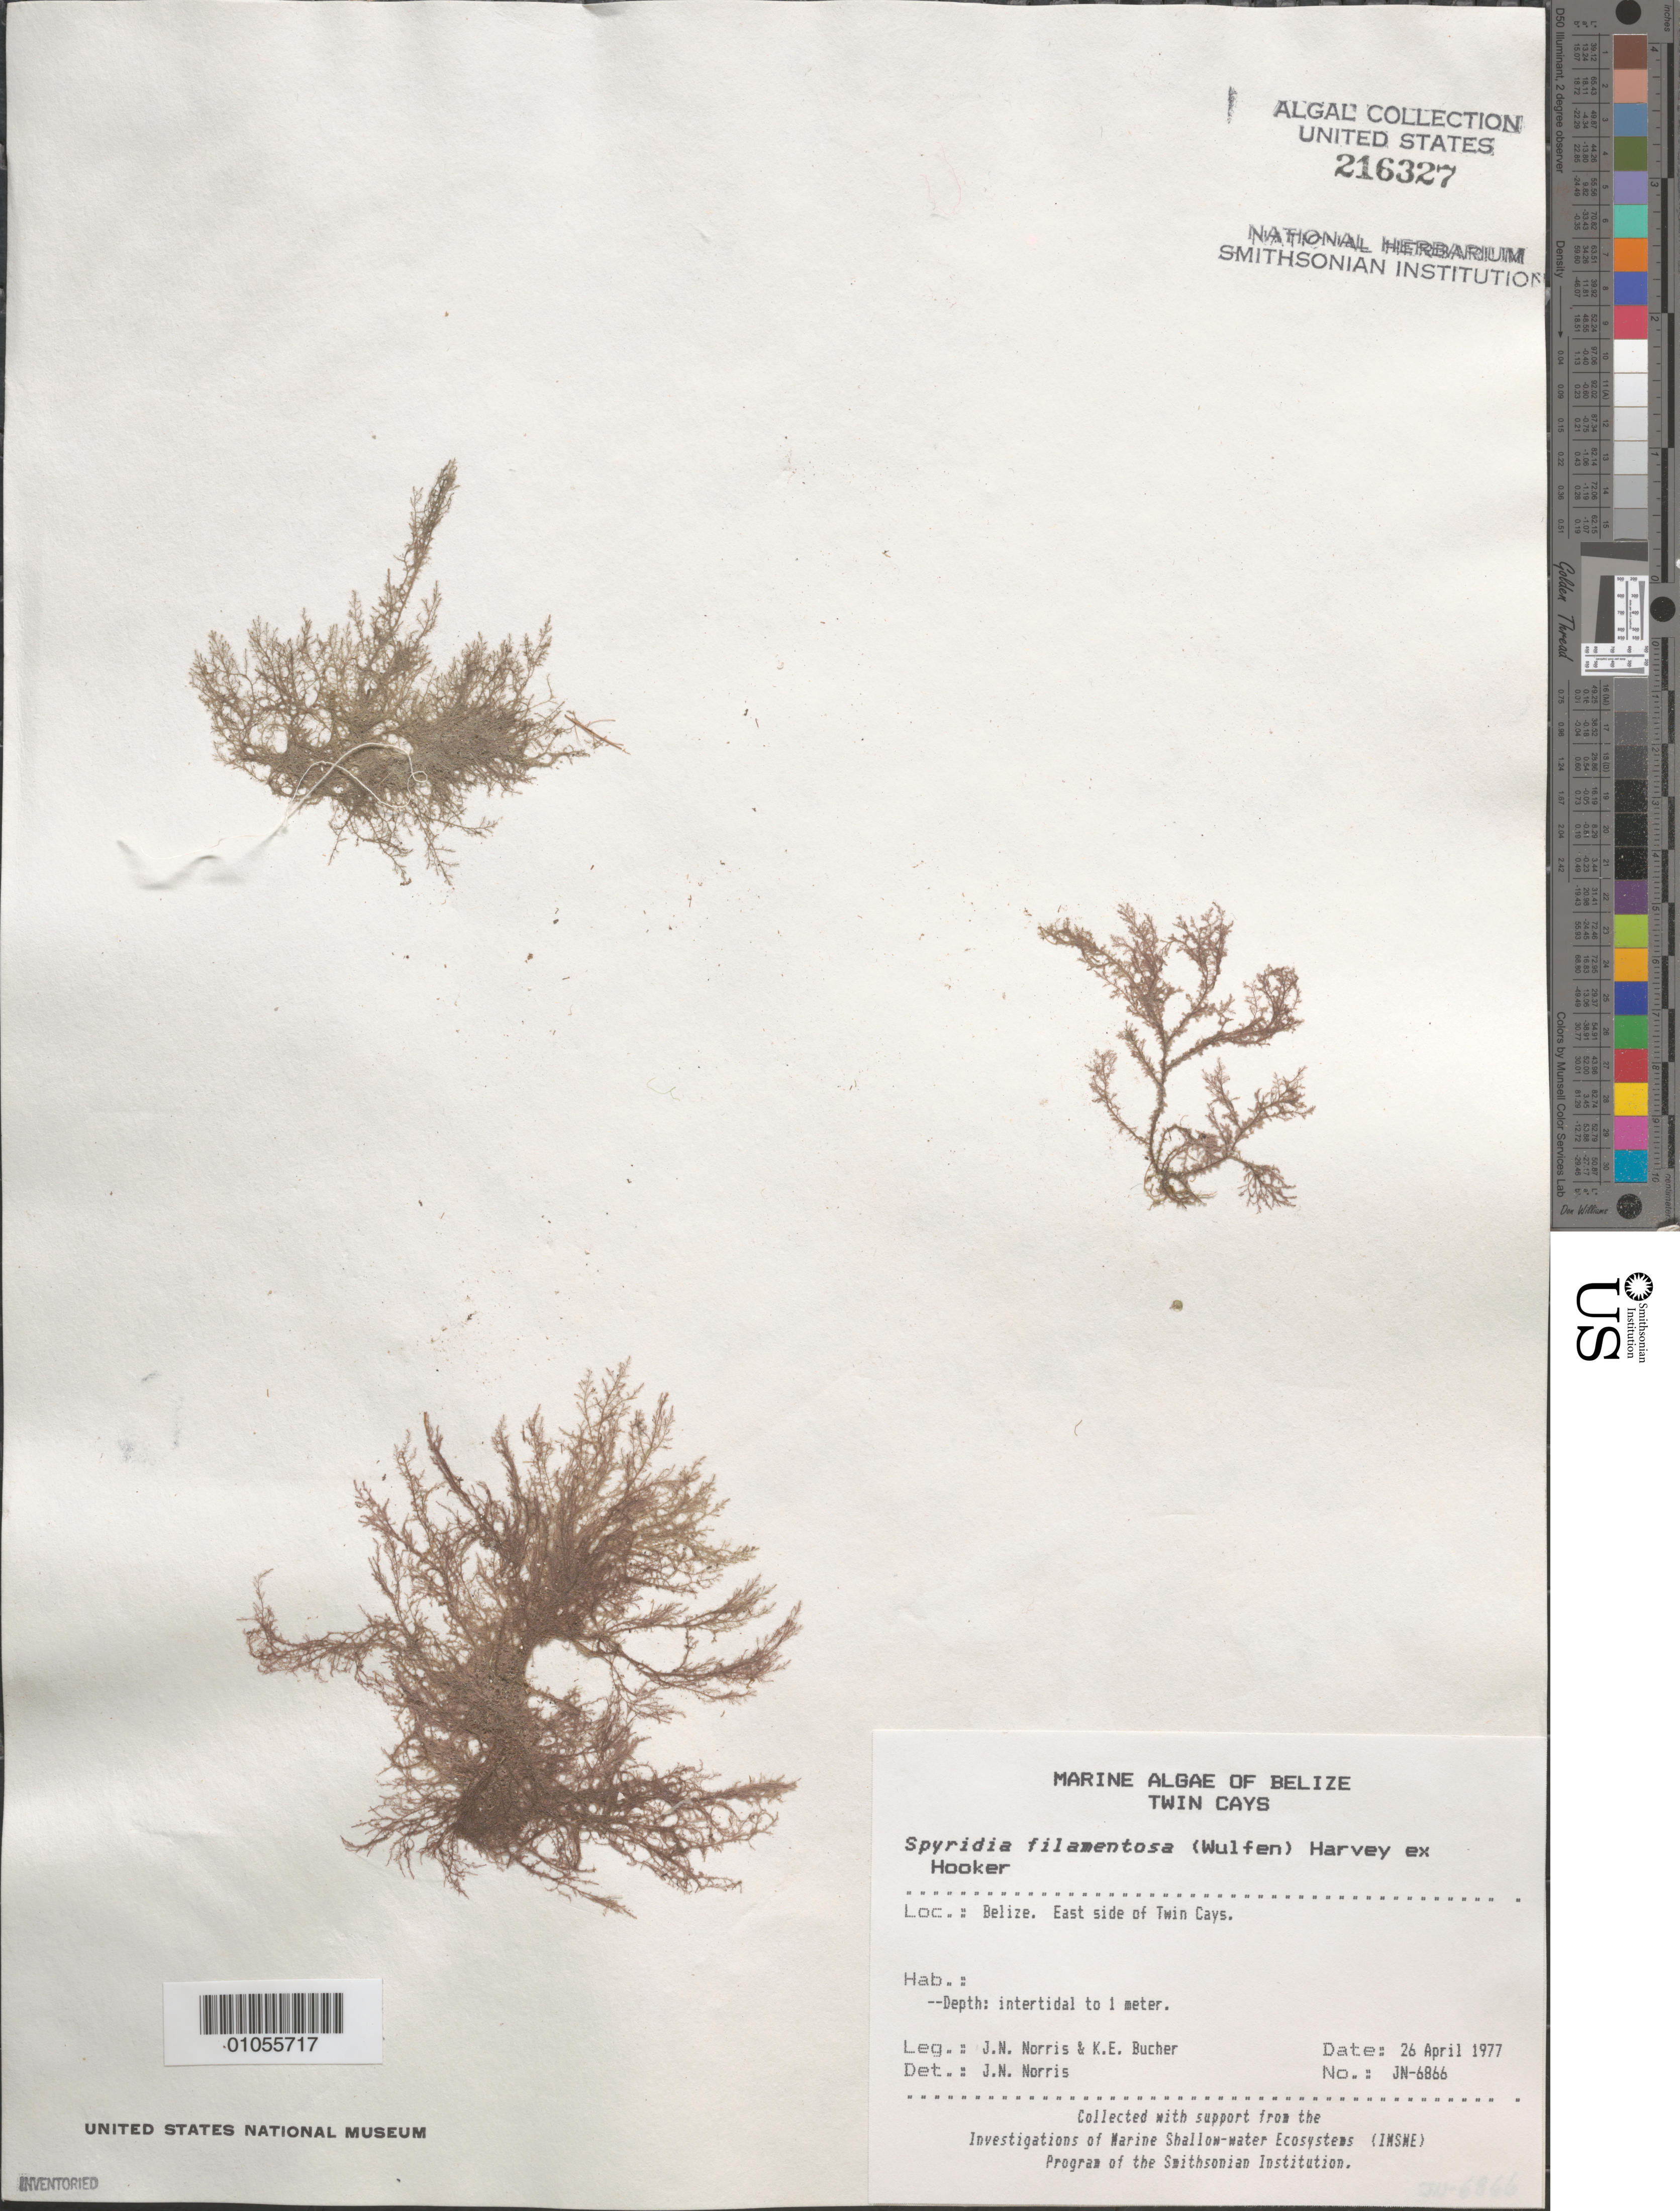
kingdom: Plantae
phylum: Rhodophyta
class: Florideophyceae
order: Ceramiales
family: Spyridiaceae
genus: Spyridia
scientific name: Spyridia filamentosa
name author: (Wulfen) Harv.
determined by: Norris, James N.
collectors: J. N. Norris & K. E. Bucher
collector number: JN-6866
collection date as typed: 26 Apr 1977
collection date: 1977-04-26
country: Belize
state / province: Stann Creek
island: Twin Cays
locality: East side of Twin Cays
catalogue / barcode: US 216327